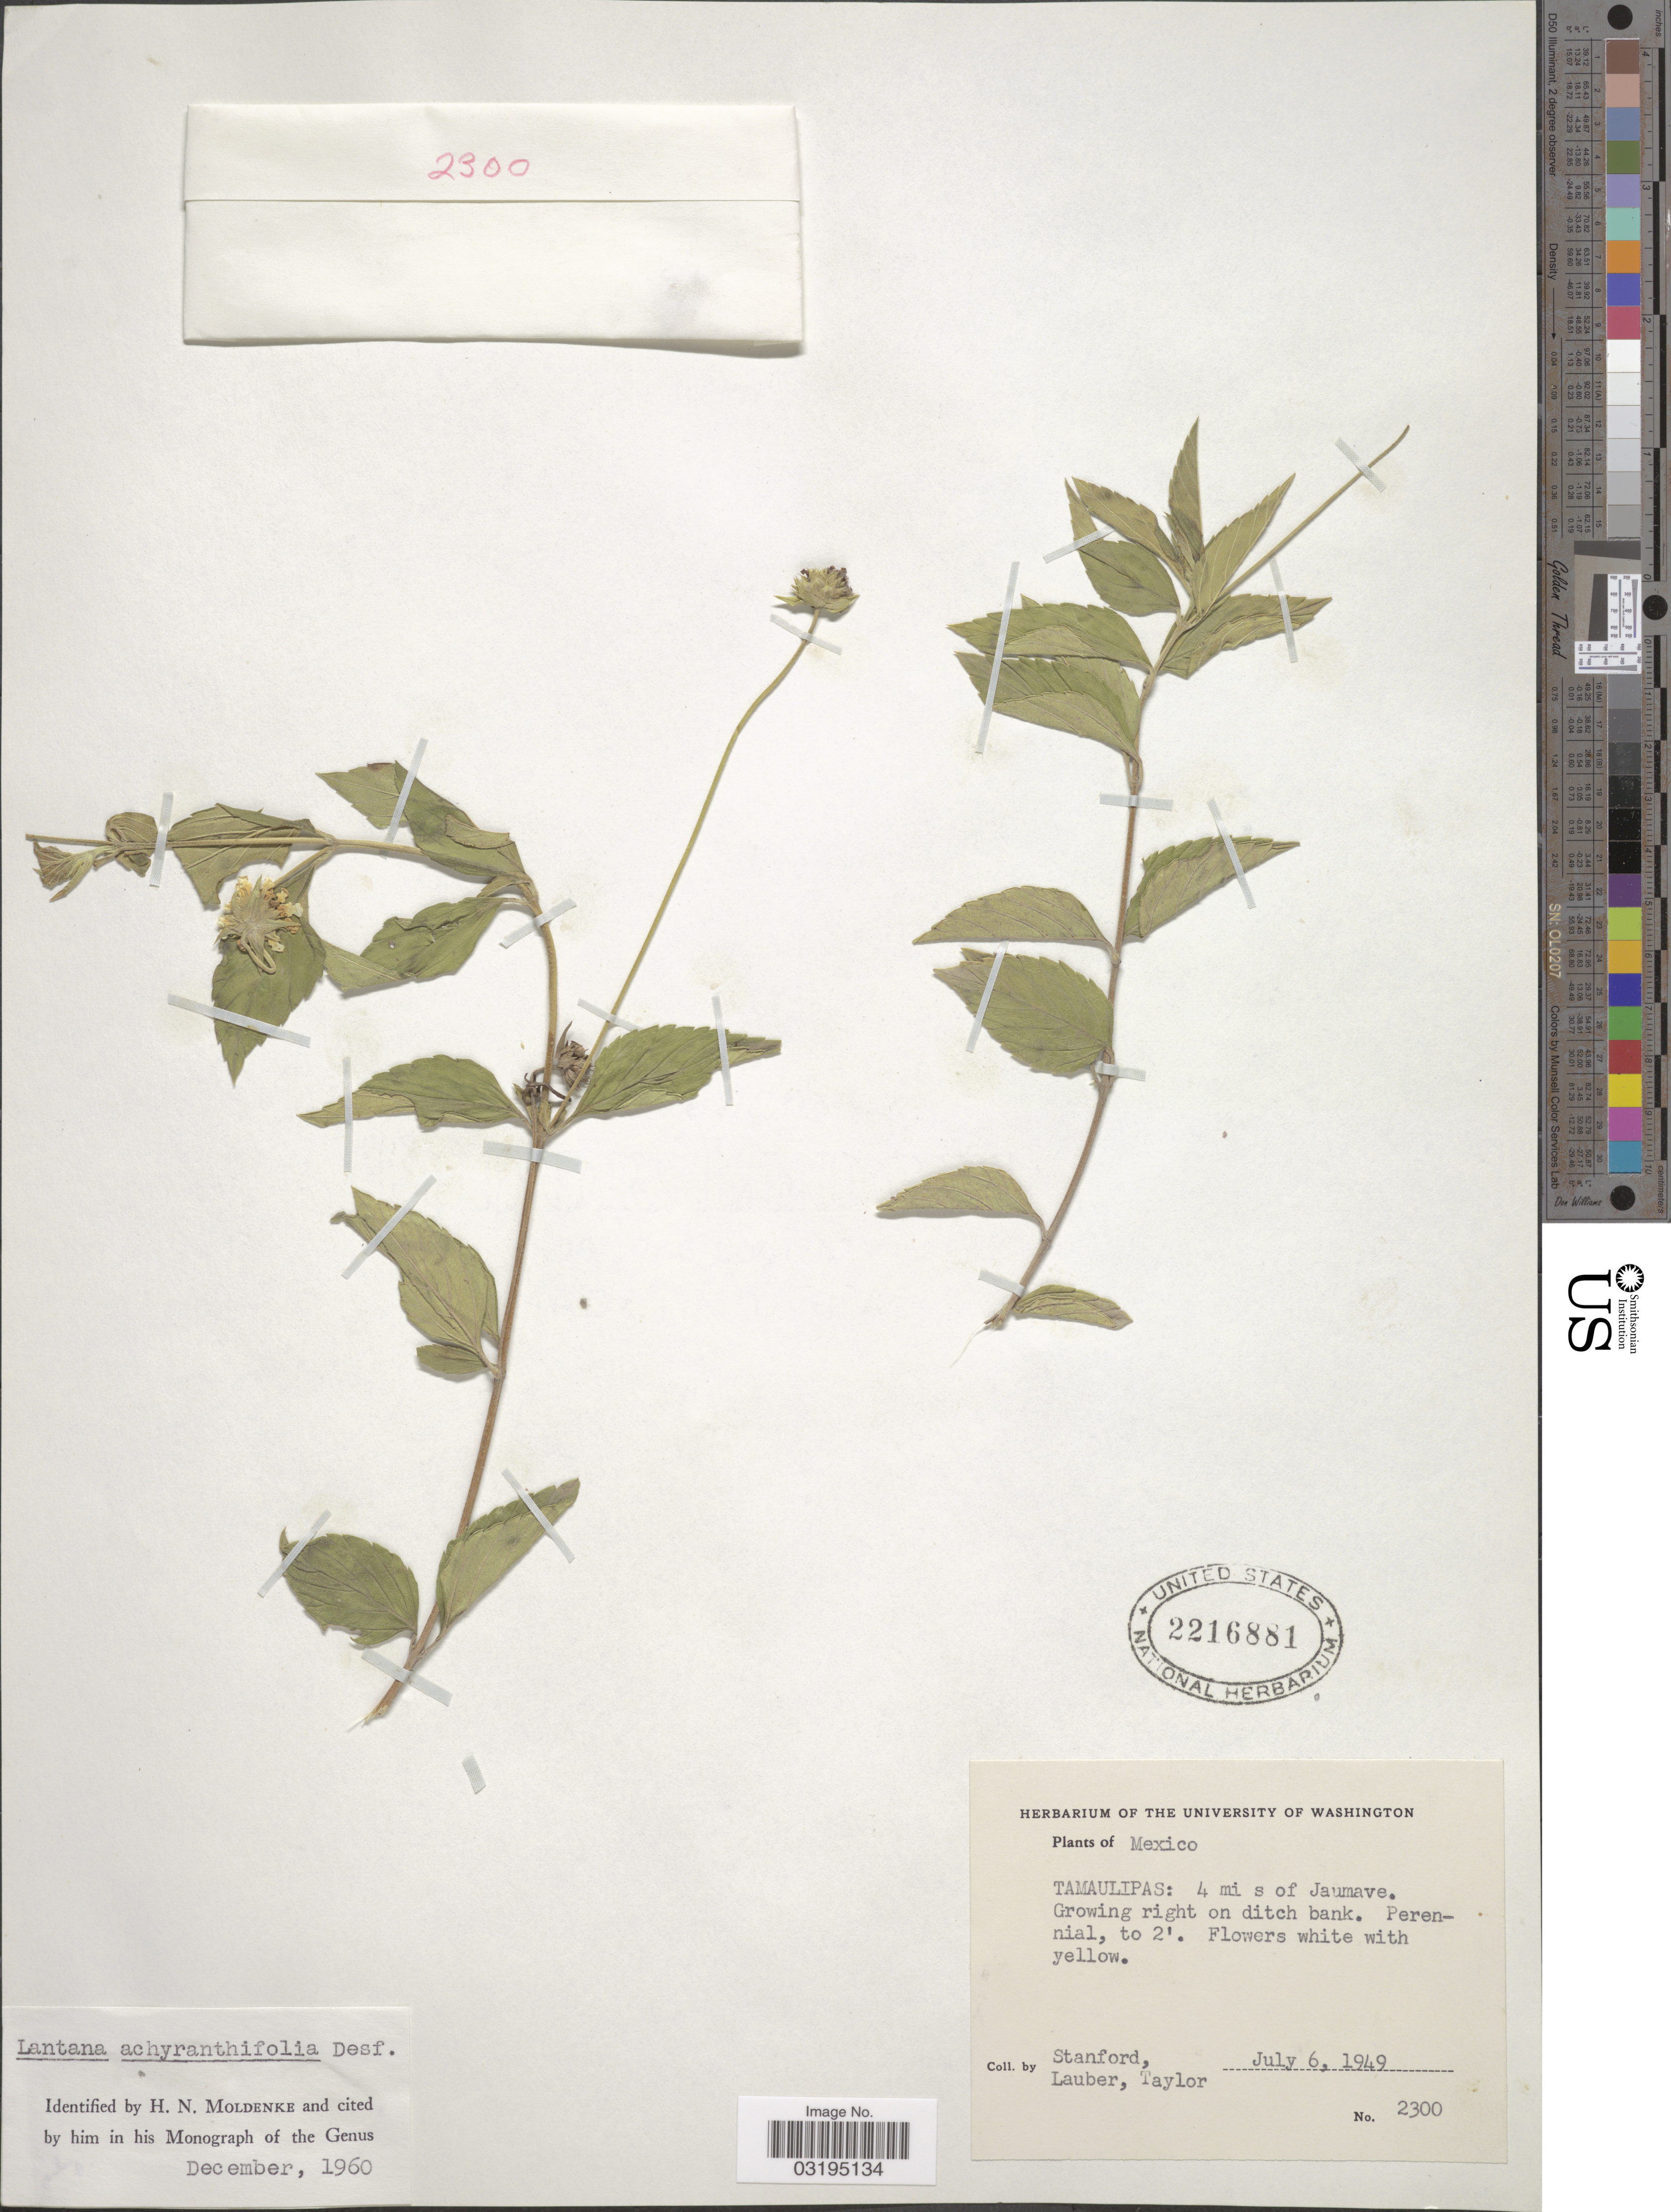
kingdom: Plantae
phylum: Tracheophyta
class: Magnoliopsida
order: Lamiales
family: Verbenaceae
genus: Lantana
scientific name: Lantana achyranthifolia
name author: Desf.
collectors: -. Stanford, -. Lauber & -. Taylor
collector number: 2300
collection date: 1949-07-06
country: Mexico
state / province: Tamaulipas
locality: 4 mi s of Jaumave. Growing right on ditch bank.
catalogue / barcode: US 2216881